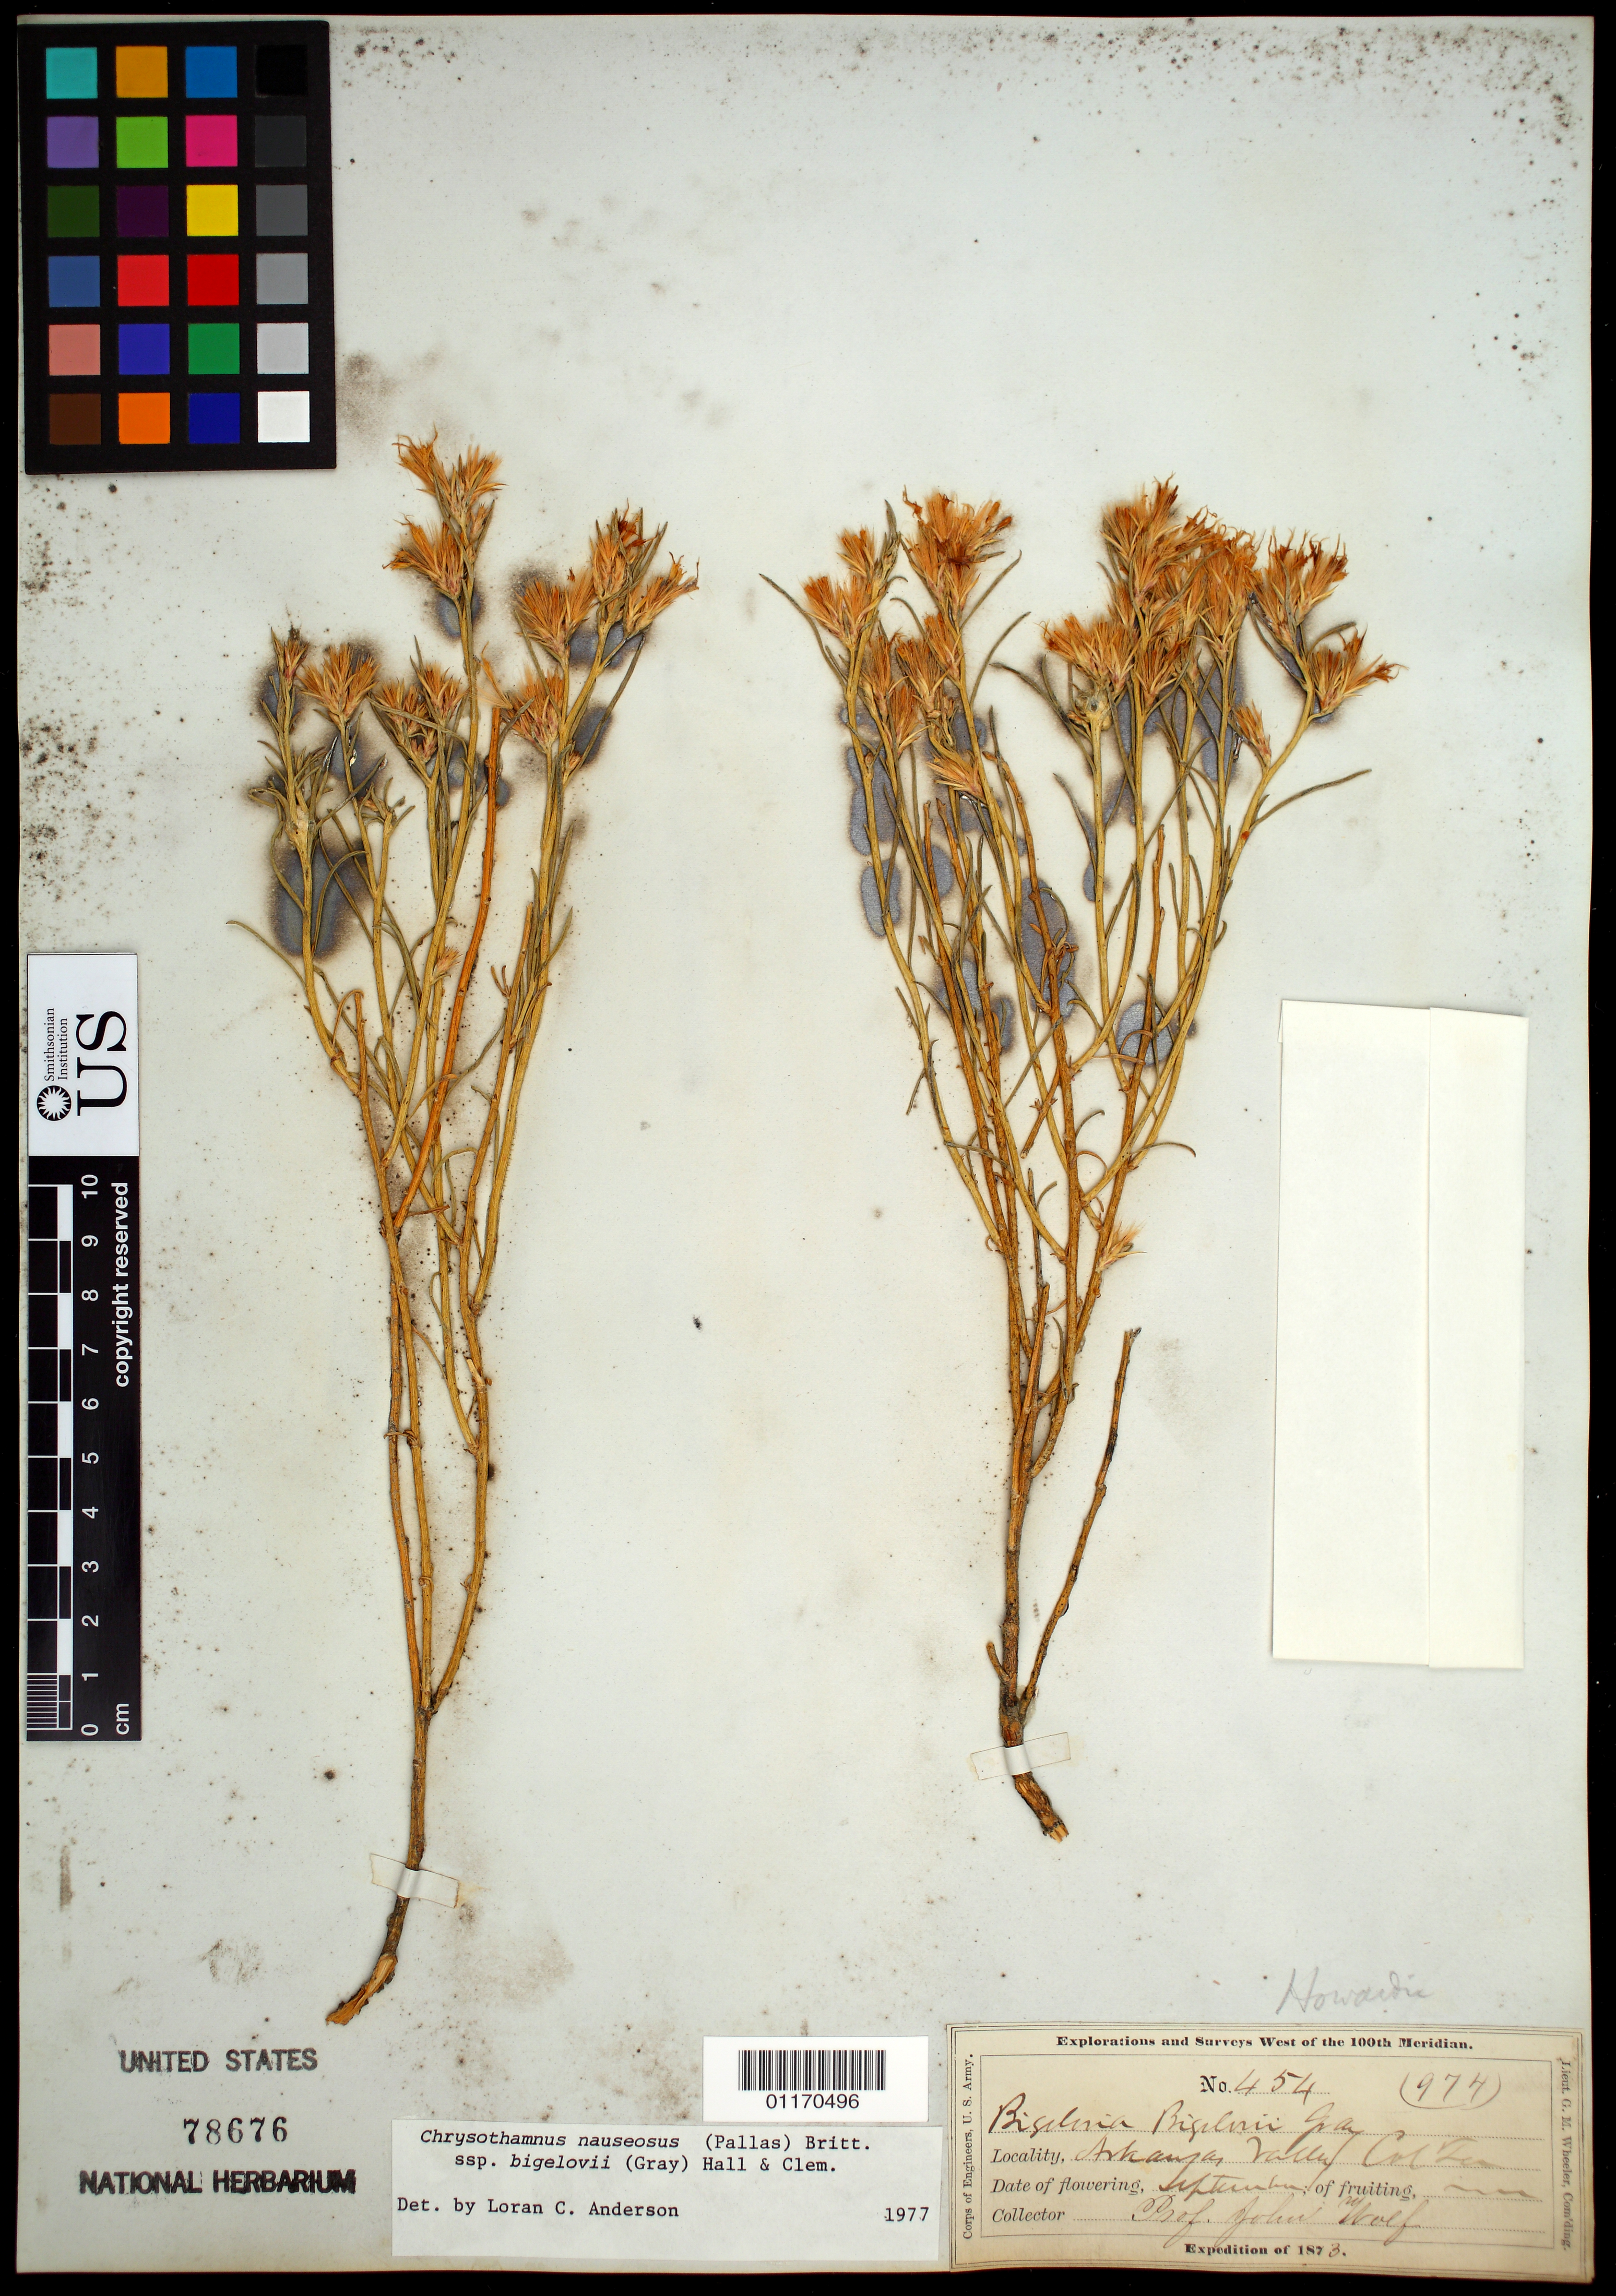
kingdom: Plantae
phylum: Tracheophyta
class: Magnoliopsida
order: Asterales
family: Asteraceae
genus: Ericameria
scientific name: Ericameria nauseosa var. bigelovii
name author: (A. Gray) G.L. Nesom & G.I. Baird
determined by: Urbatsch, Lowell E., Curator (LSU), Louisiana State University (UNITED STATES)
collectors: J. Wolf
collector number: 454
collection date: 1873-09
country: United States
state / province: Colorado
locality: Arkansas Valley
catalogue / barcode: US 78676